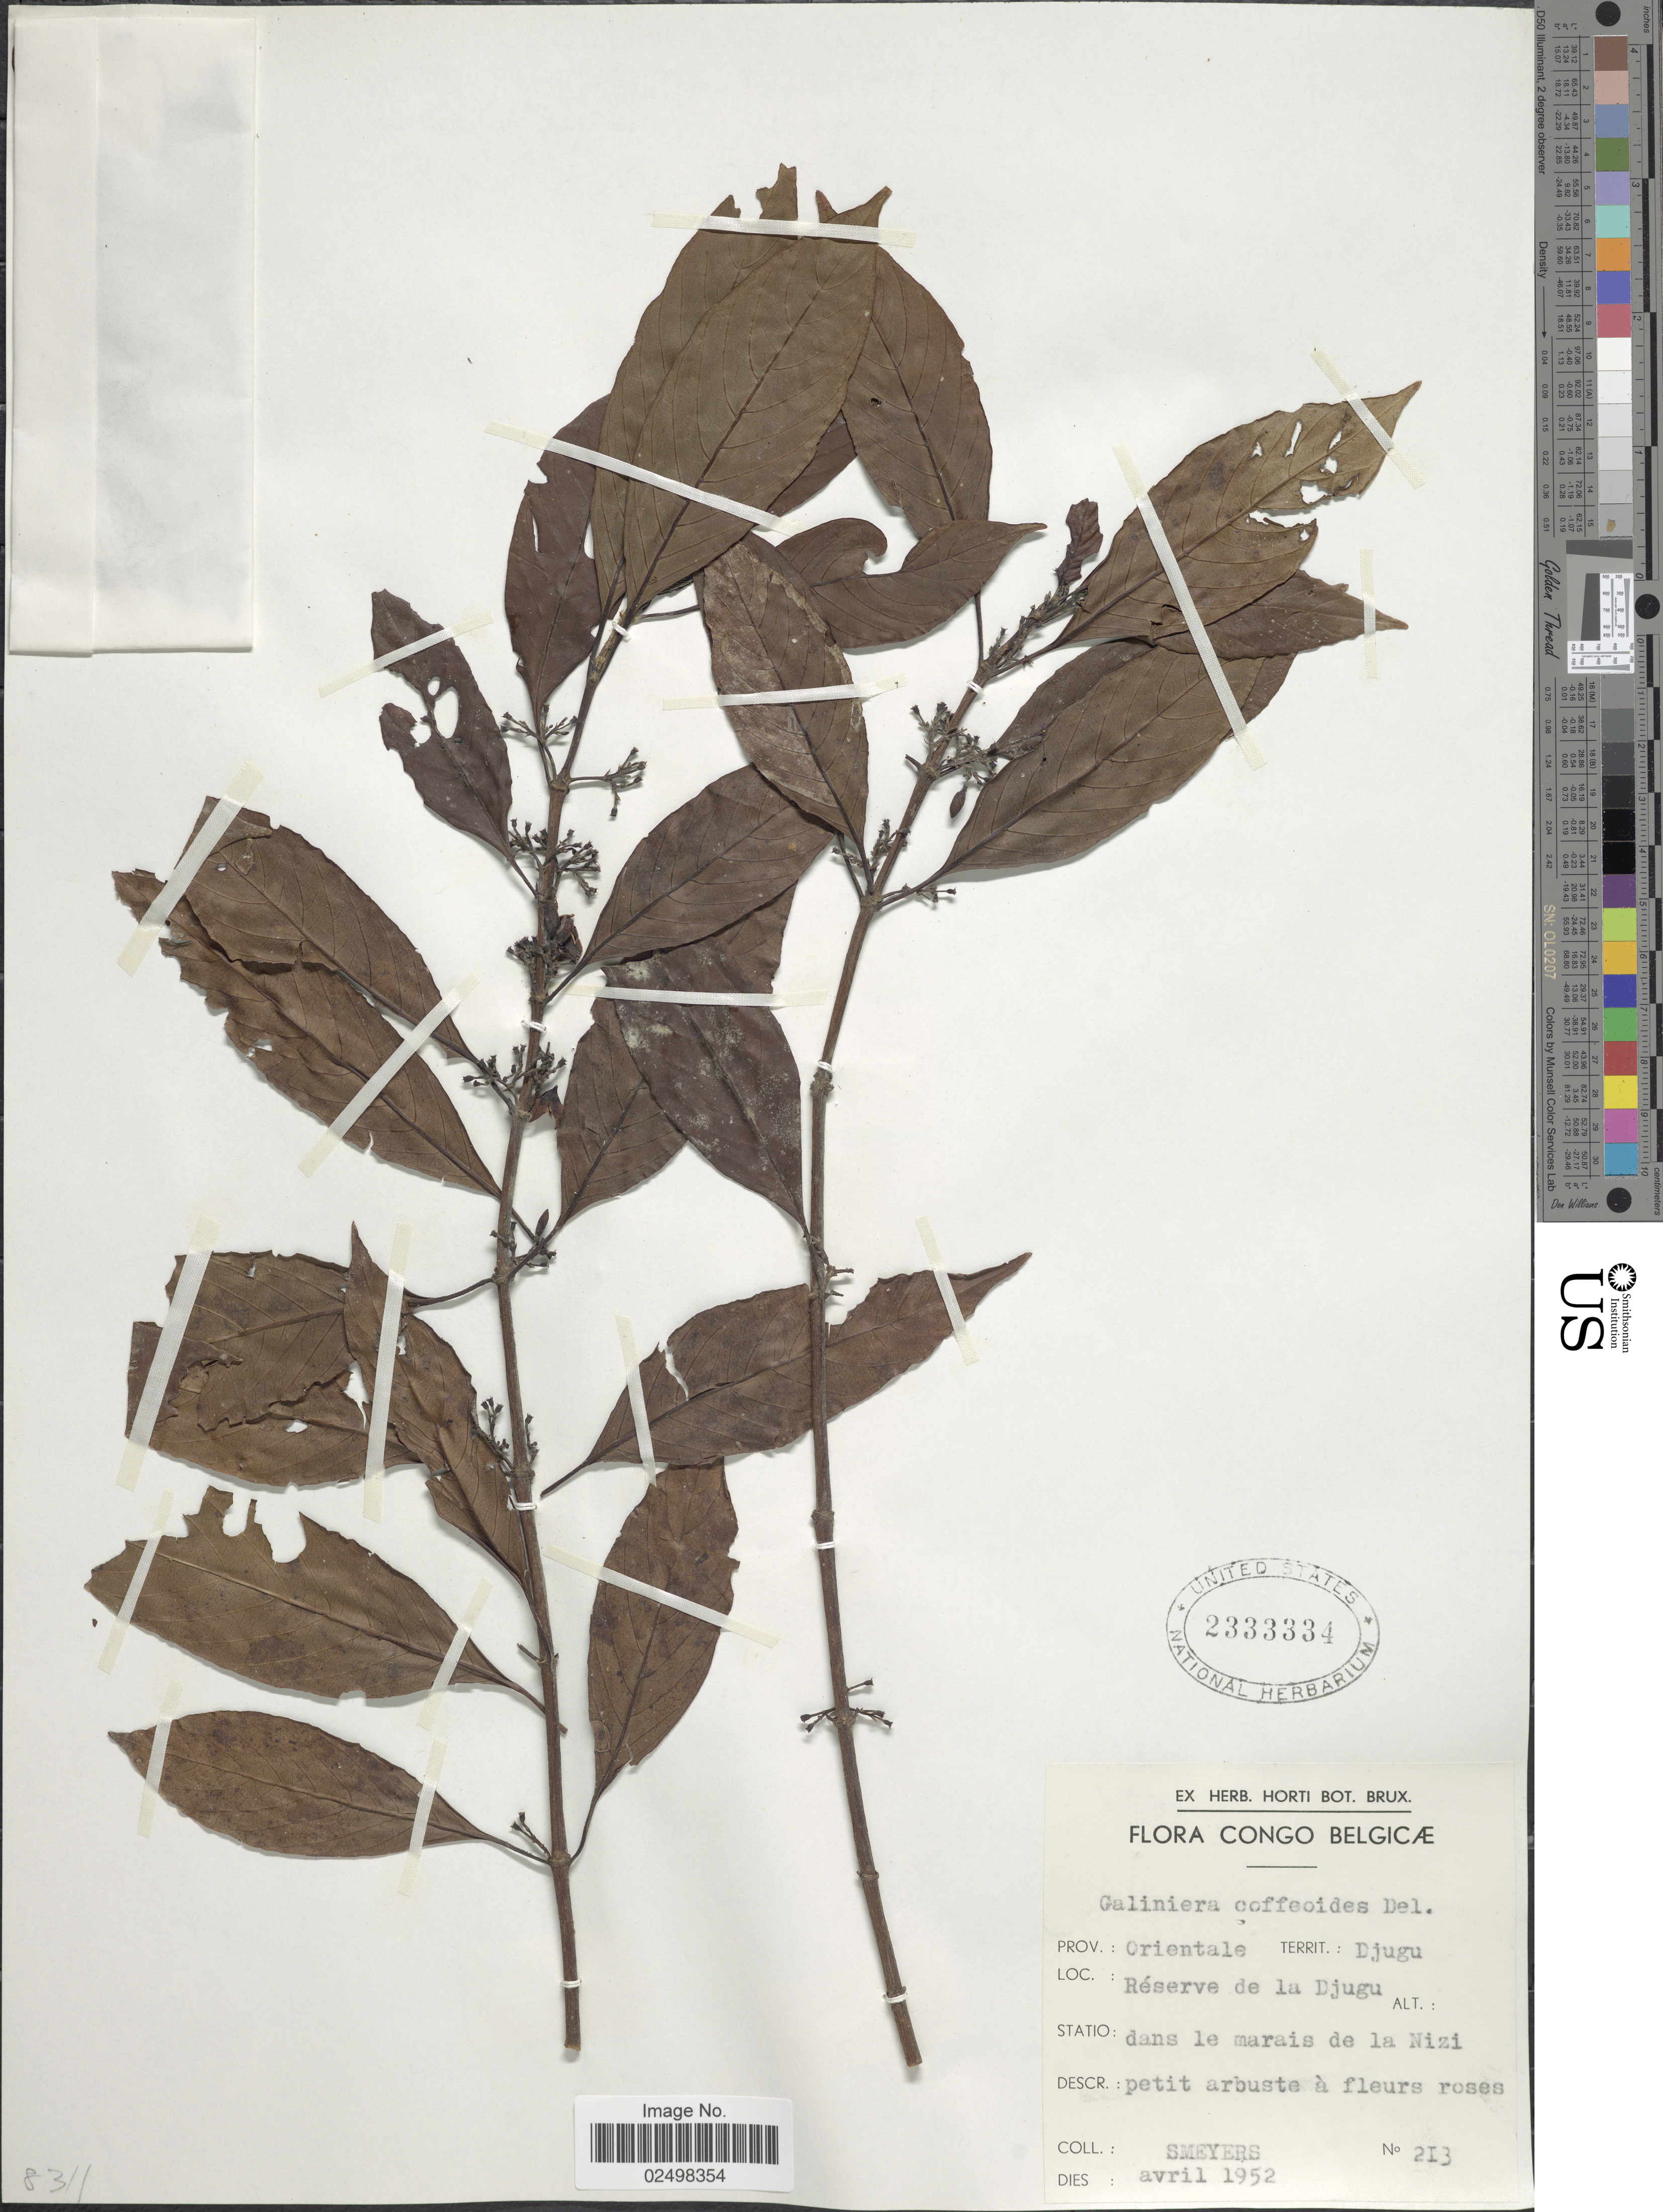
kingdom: Plantae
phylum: Tracheophyta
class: Magnoliopsida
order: Gentianales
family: Rubiaceae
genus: Galiniera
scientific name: Galiniera coffeoides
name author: Delile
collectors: -. Smeyers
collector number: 213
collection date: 1952-04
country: Congo, Democratic Republic of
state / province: Ituri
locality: Congo Belgicae. Territ. Djugu. Reserve de la Djugu.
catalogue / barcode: US 2333334